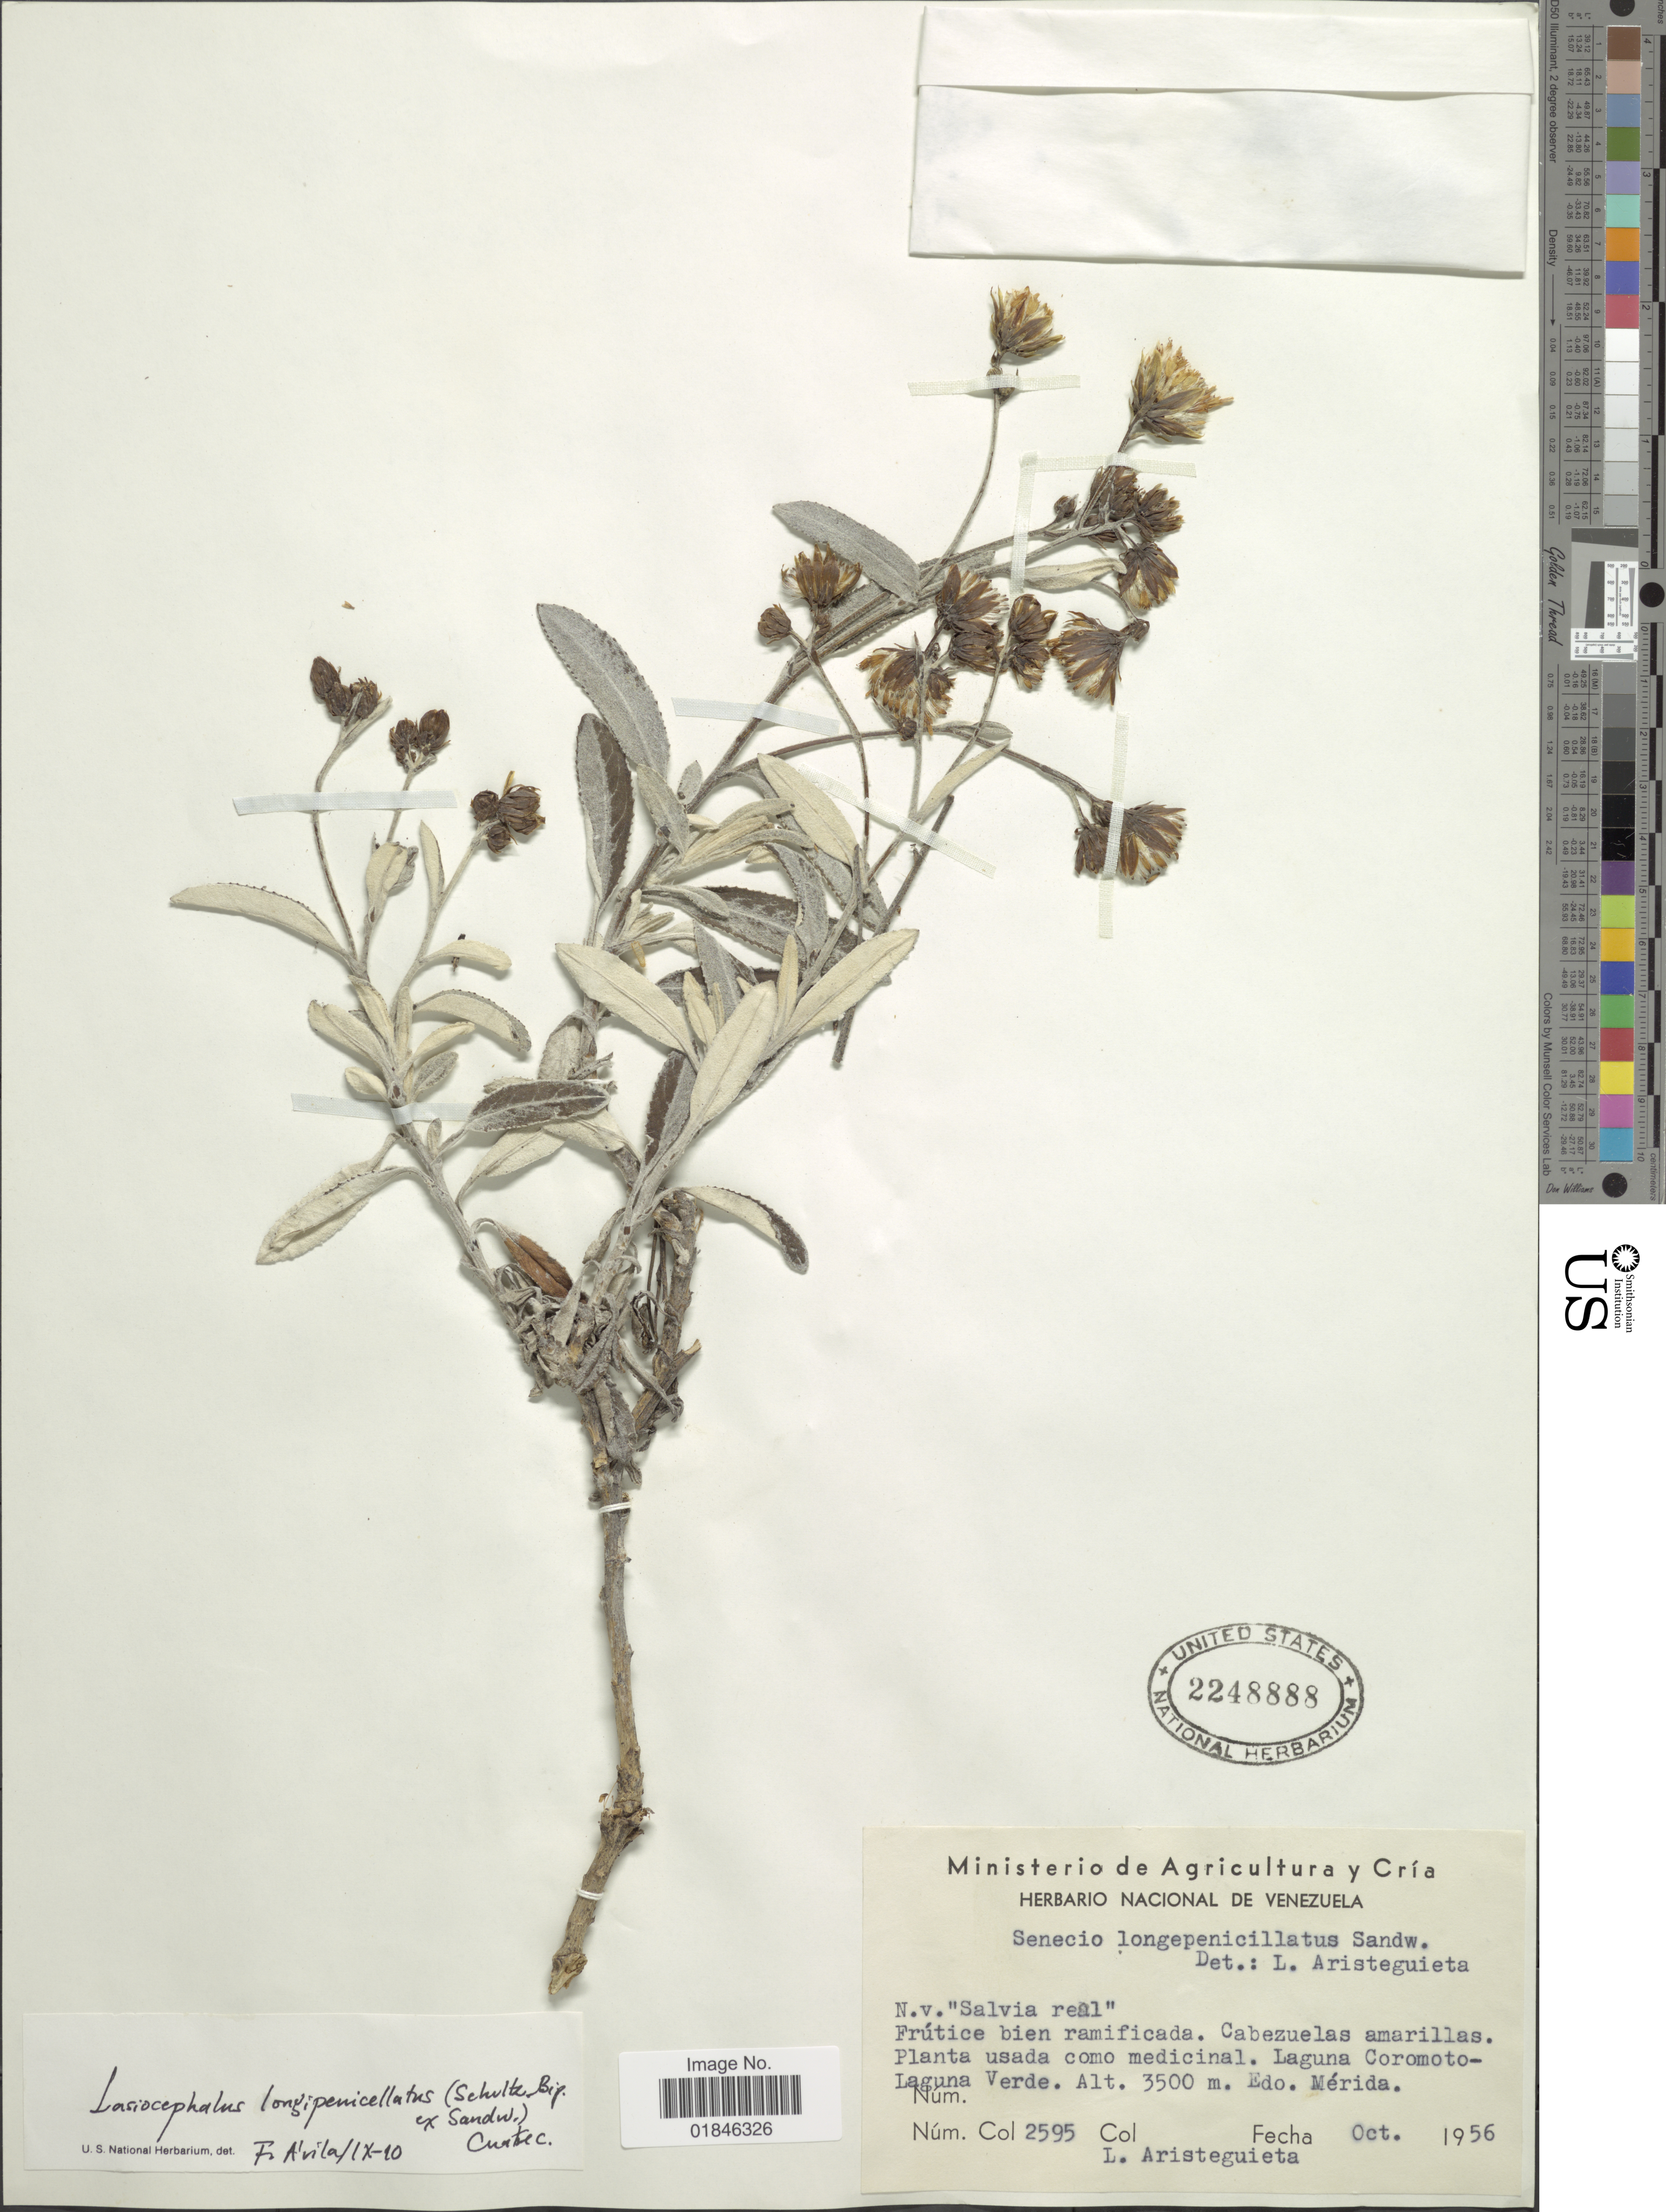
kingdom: Plantae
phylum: Tracheophyta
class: Magnoliopsida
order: Asterales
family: Asteraceae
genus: Senecio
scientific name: Senecio longepenicillatus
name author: Sch. Bip. ex Sandw.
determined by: Salomon, Luciana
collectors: L. Aristeguieta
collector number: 2595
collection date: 1956-10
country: Venezuela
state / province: Mérida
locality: Laguna Coromoto- Laguna Verde.Edo. Merida.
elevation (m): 3500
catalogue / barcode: US 2248888